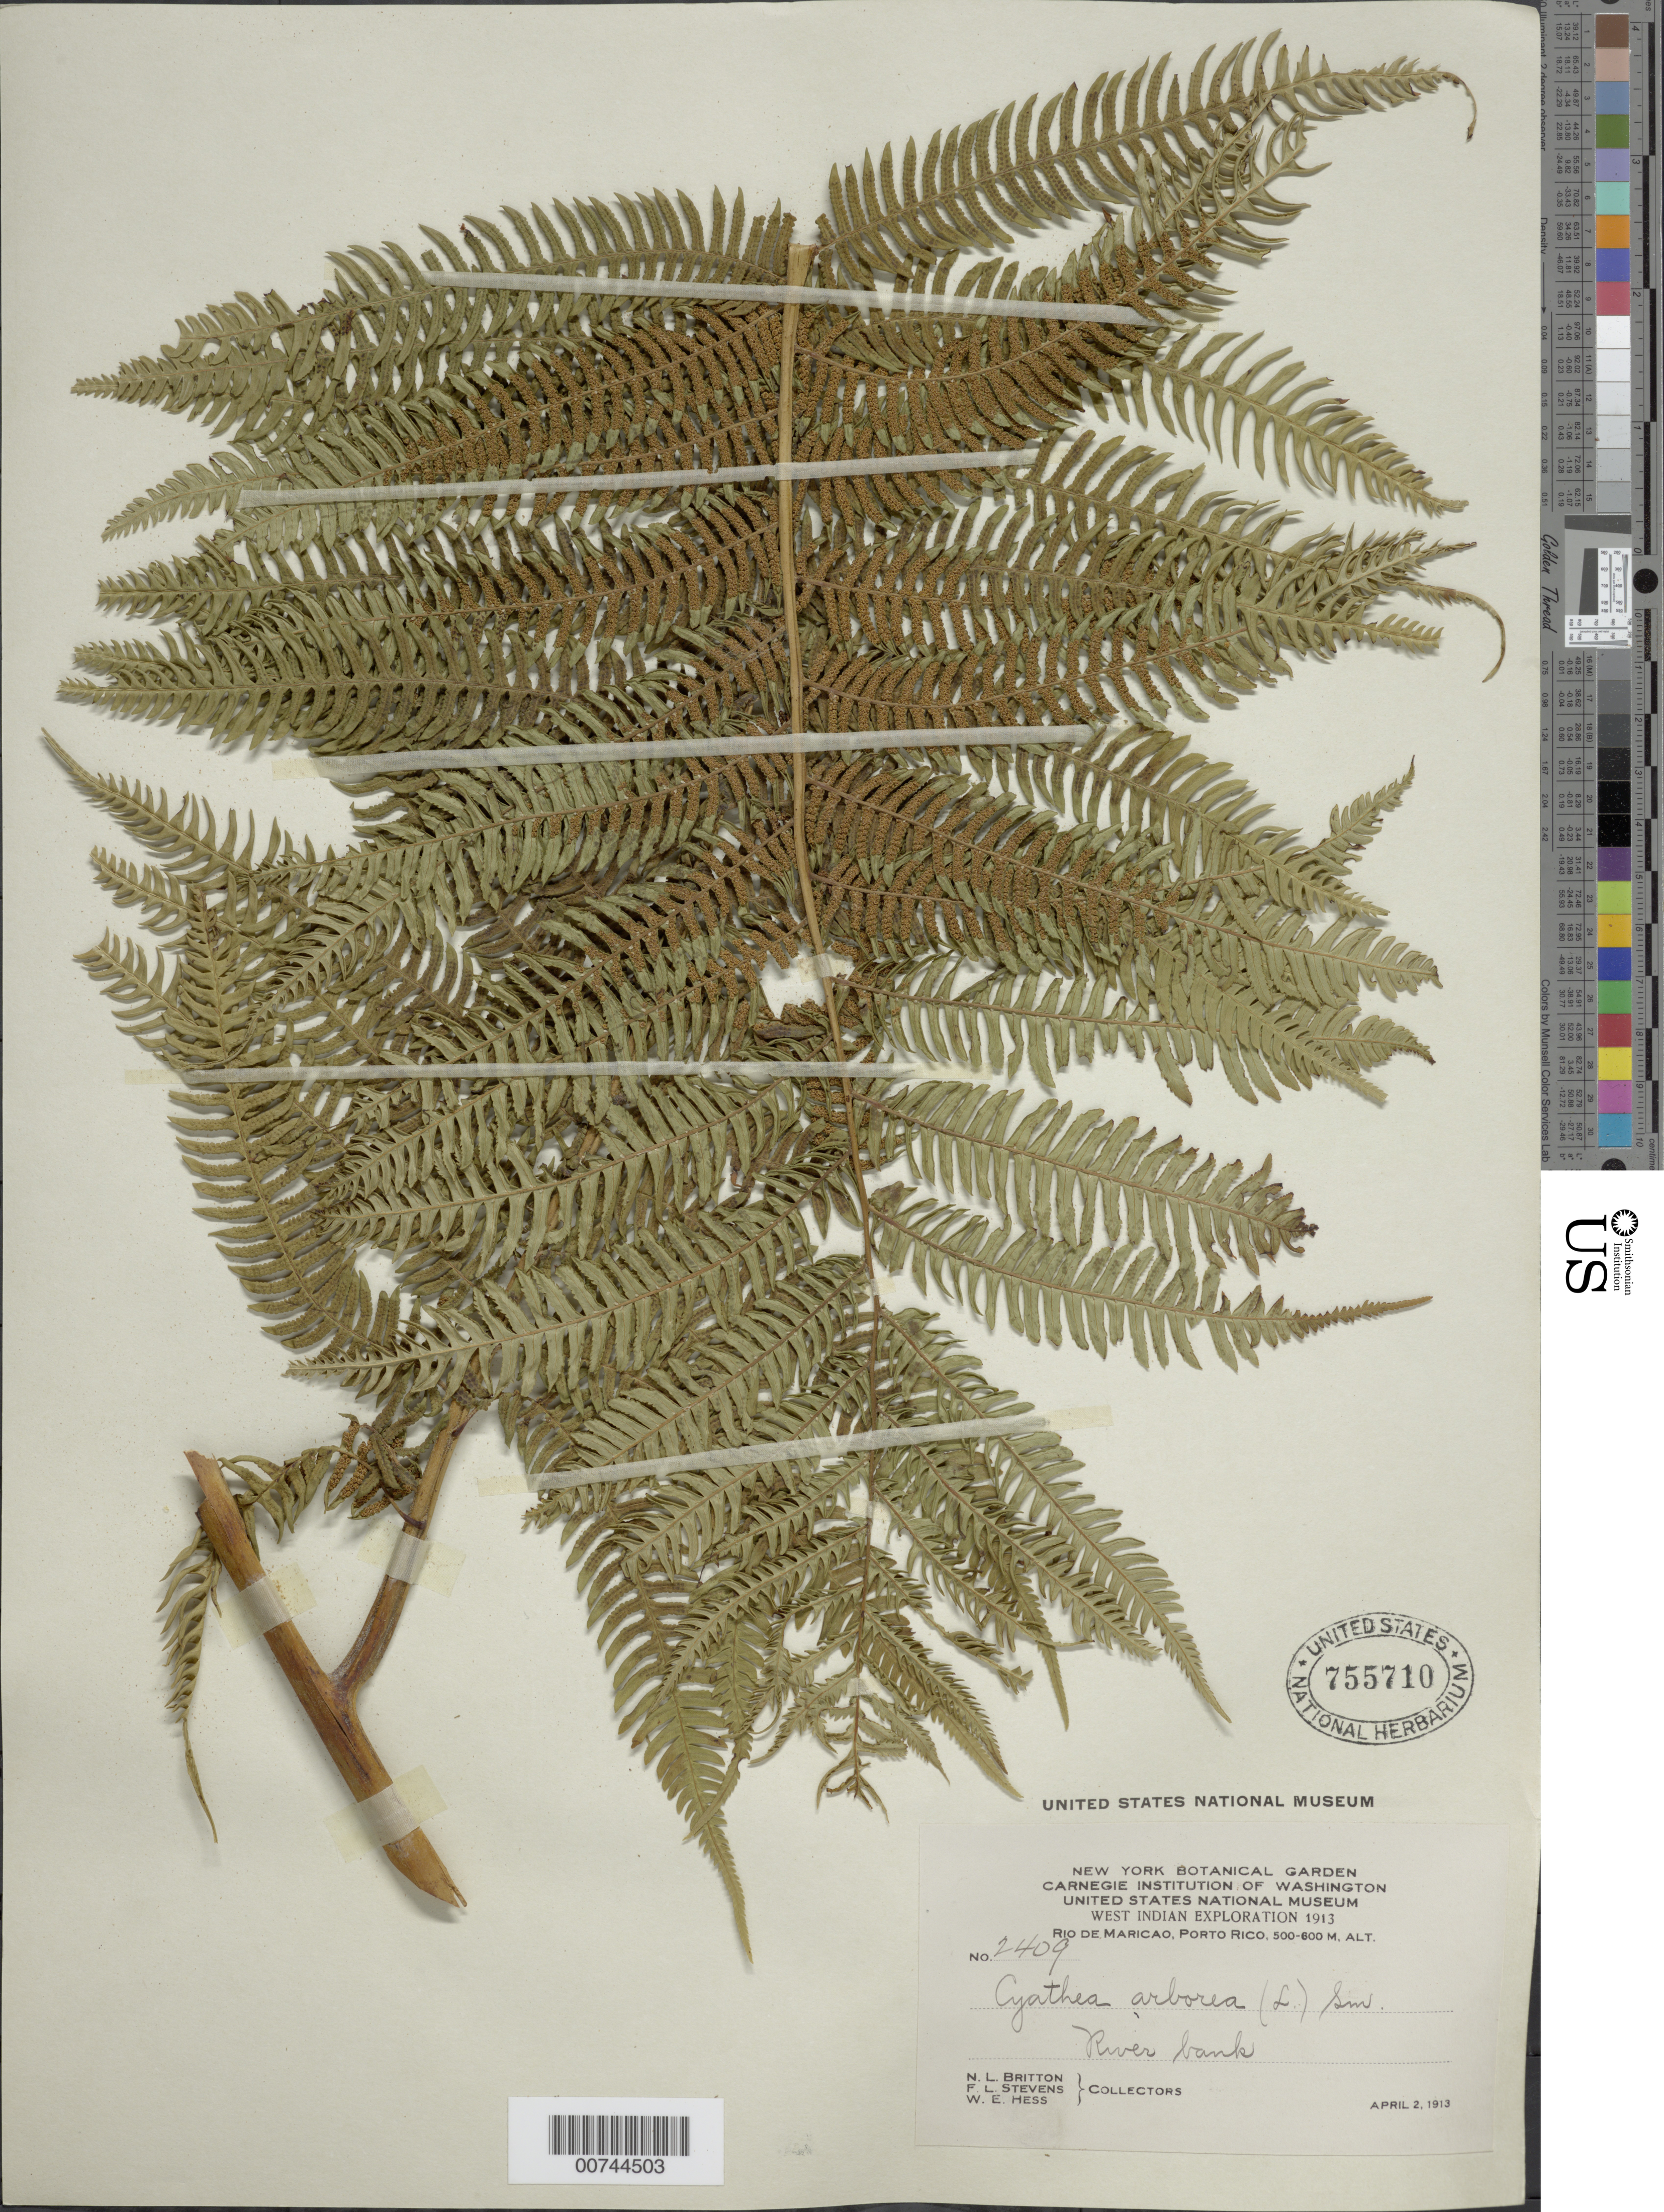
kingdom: Plantae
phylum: Tracheophyta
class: Polypodiopsida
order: Cyatheales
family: Cyatheaceae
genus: Cyathea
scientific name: Cyathea arborea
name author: (L.) Sm.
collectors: N. Britton, F. L. Stevens & W. Hess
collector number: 2409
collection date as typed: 02 Apr 1913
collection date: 1913-04-02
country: Puerto Rico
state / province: Maricao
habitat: River bank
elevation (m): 500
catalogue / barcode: US 755710